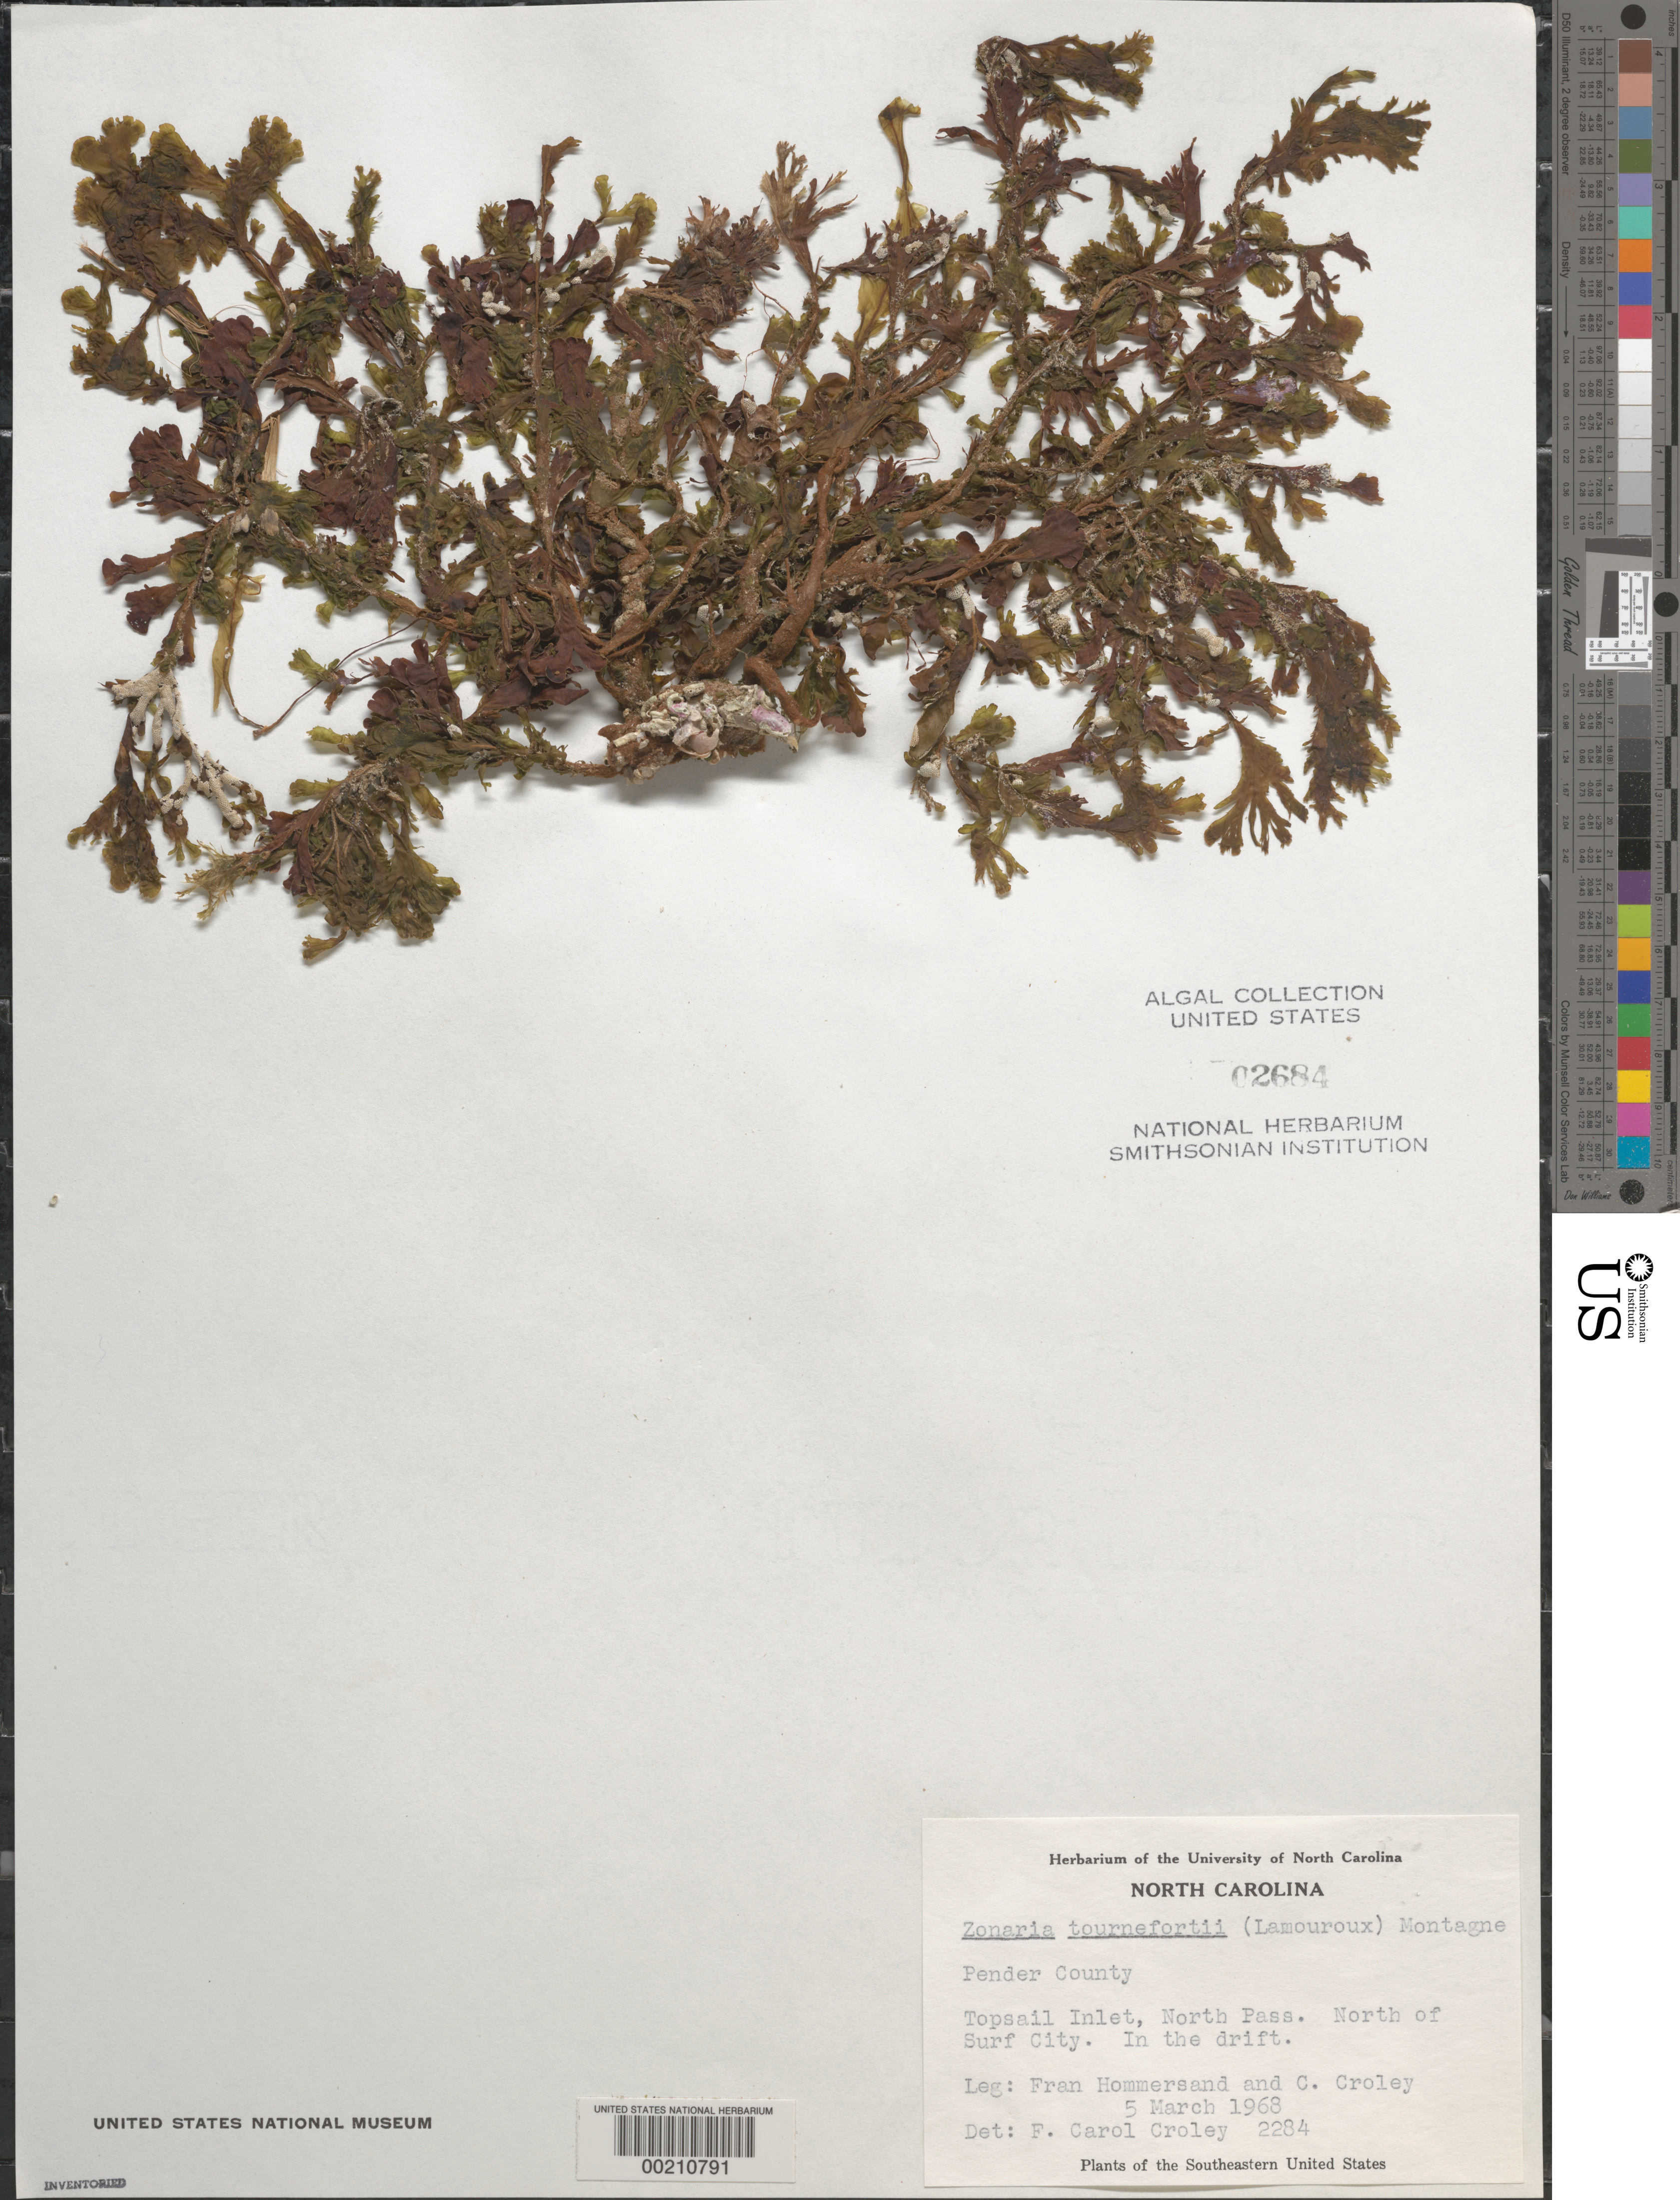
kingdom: Chromista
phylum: Ochrophyta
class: Phaeophyceae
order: Dictyotales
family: Dictyotaceae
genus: Zonaria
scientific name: Zonaria tournefortii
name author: (J.V.Lamouroux) Mont.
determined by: Croley, F. C.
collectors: F. Hommersand & F. C. Croley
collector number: FCC 2284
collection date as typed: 05 May 1968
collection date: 1968-05-05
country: United States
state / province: North Carolina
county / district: Pender County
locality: Topsail Inlet, North Pass, N of Surf City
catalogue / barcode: US 2684